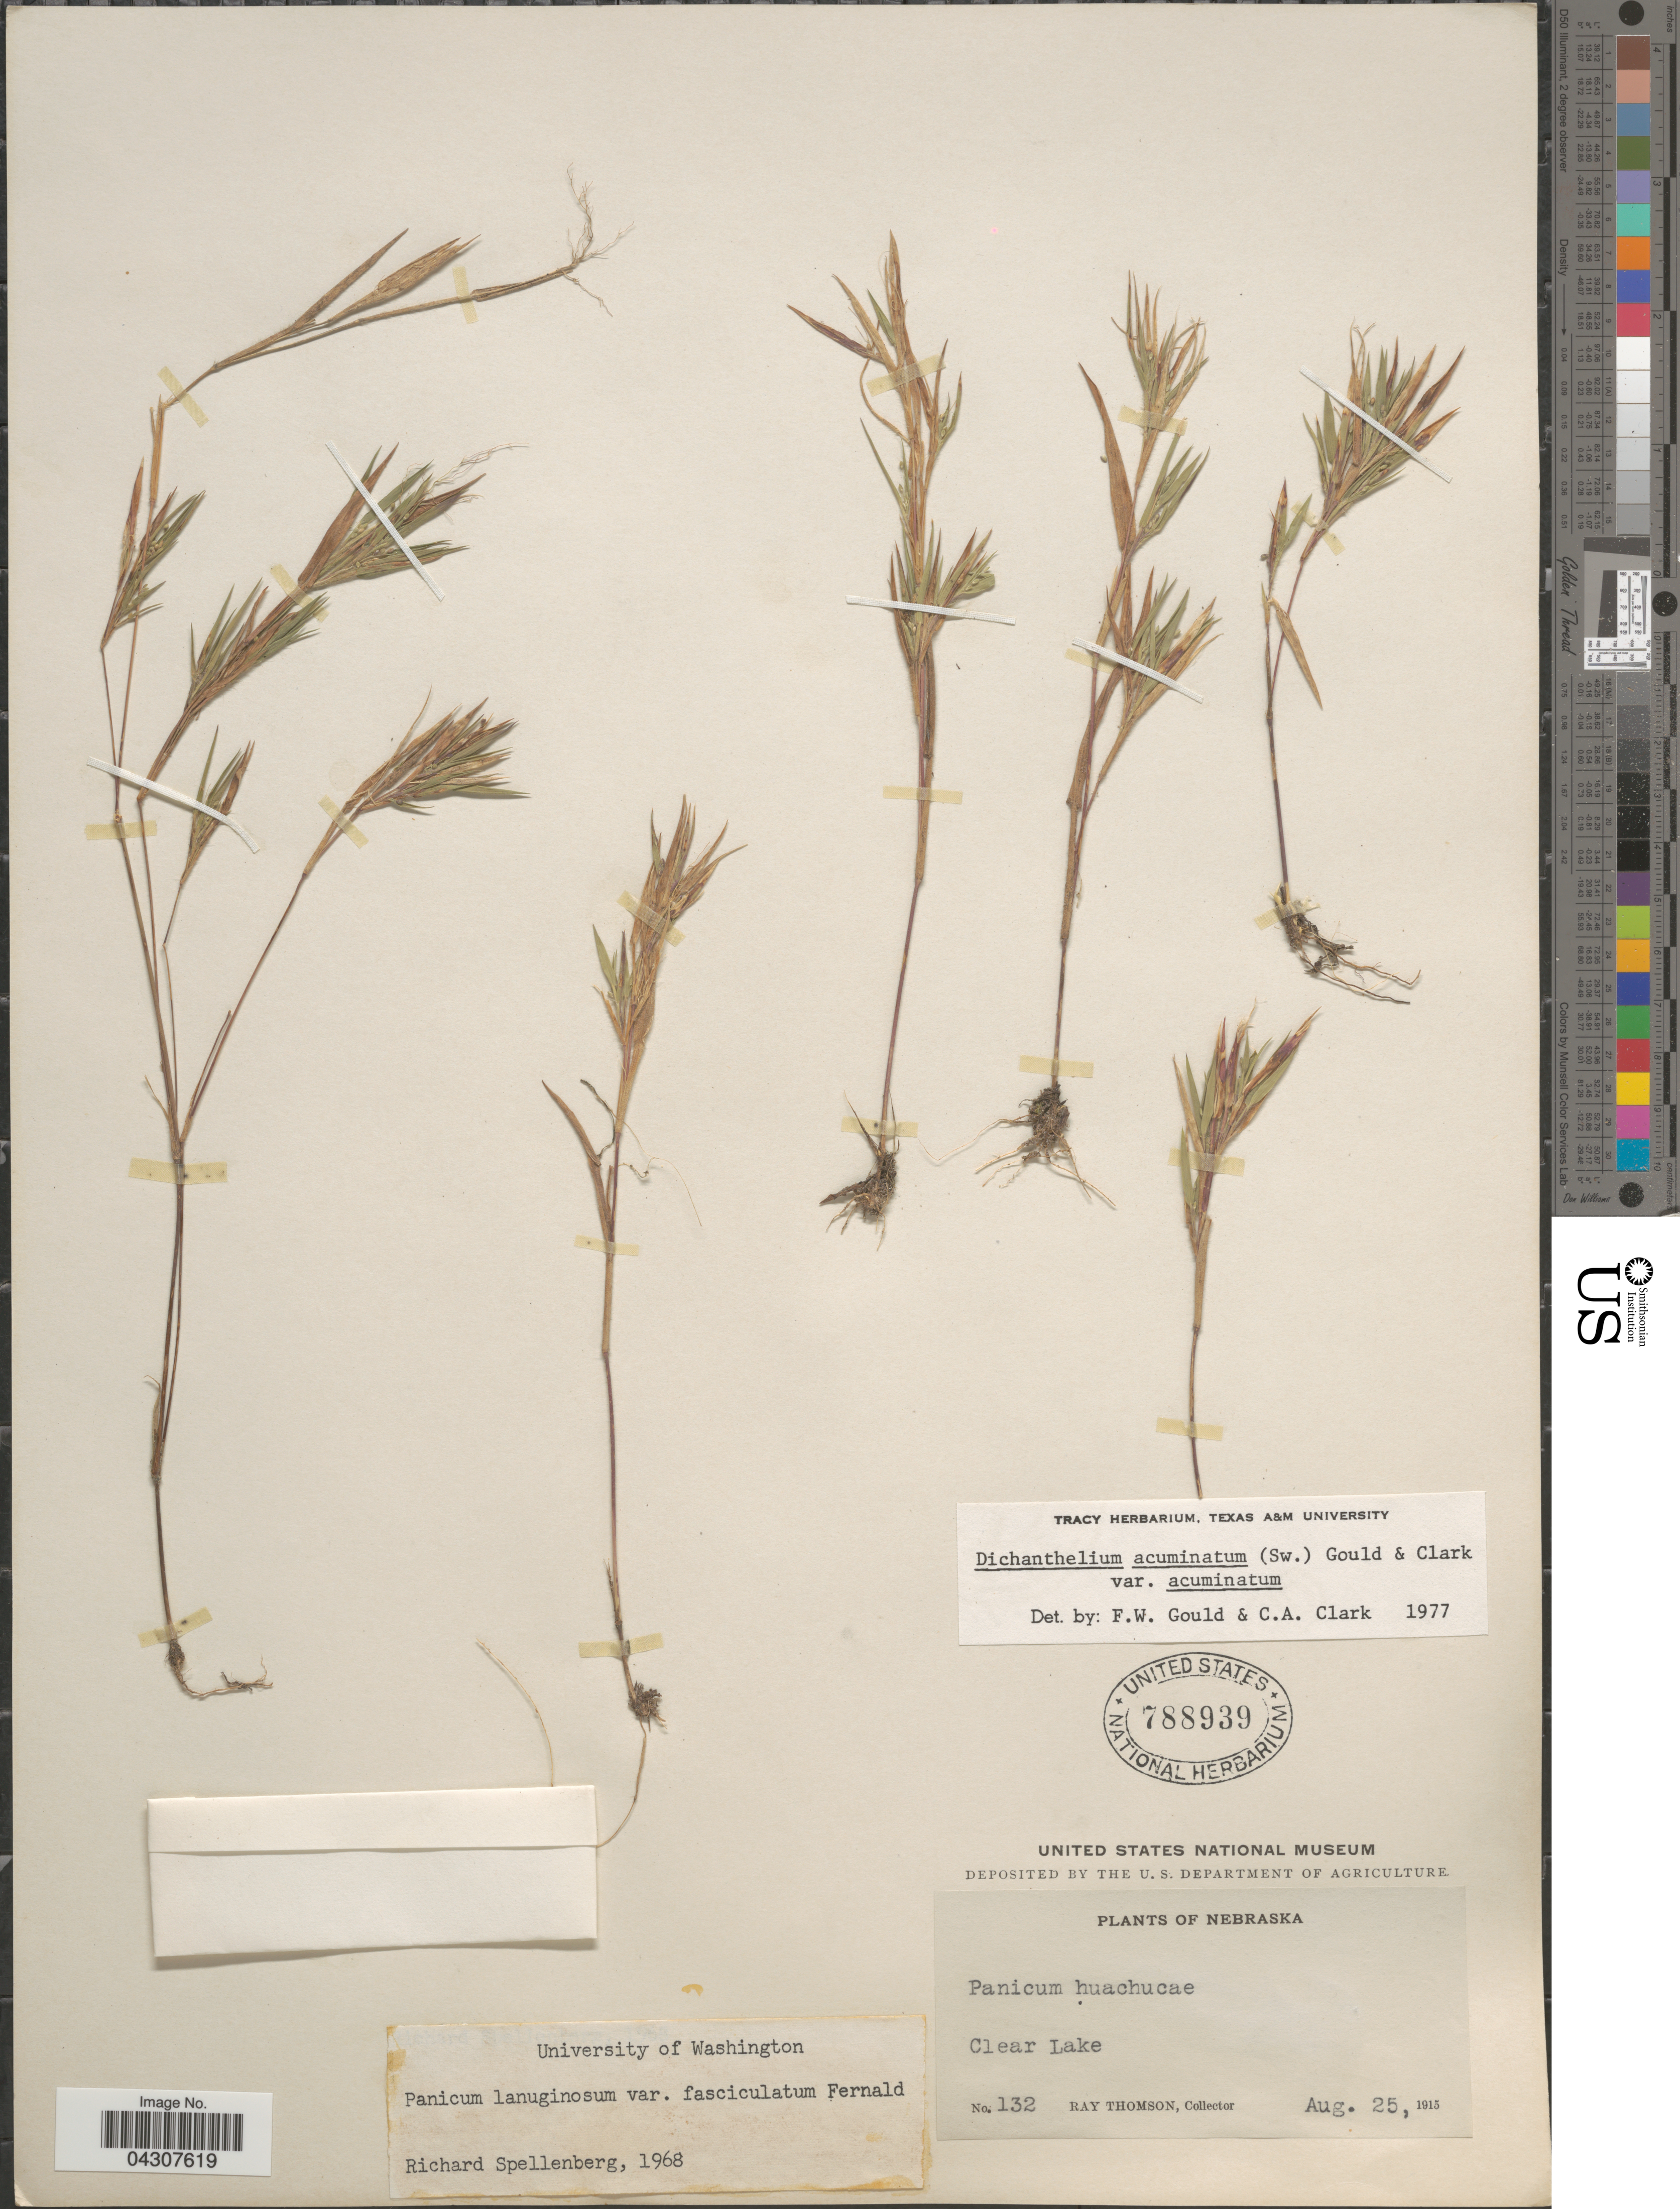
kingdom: Plantae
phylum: Tracheophyta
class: Liliopsida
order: Poales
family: Poaceae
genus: Dichanthelium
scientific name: Dichanthelium acuminatum var. acuminatum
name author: (Sw.) Gould & C.A. Clark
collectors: R. Thomson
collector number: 132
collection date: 1915-08-25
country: United States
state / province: Nebraska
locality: Clear Lake.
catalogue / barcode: US 788939